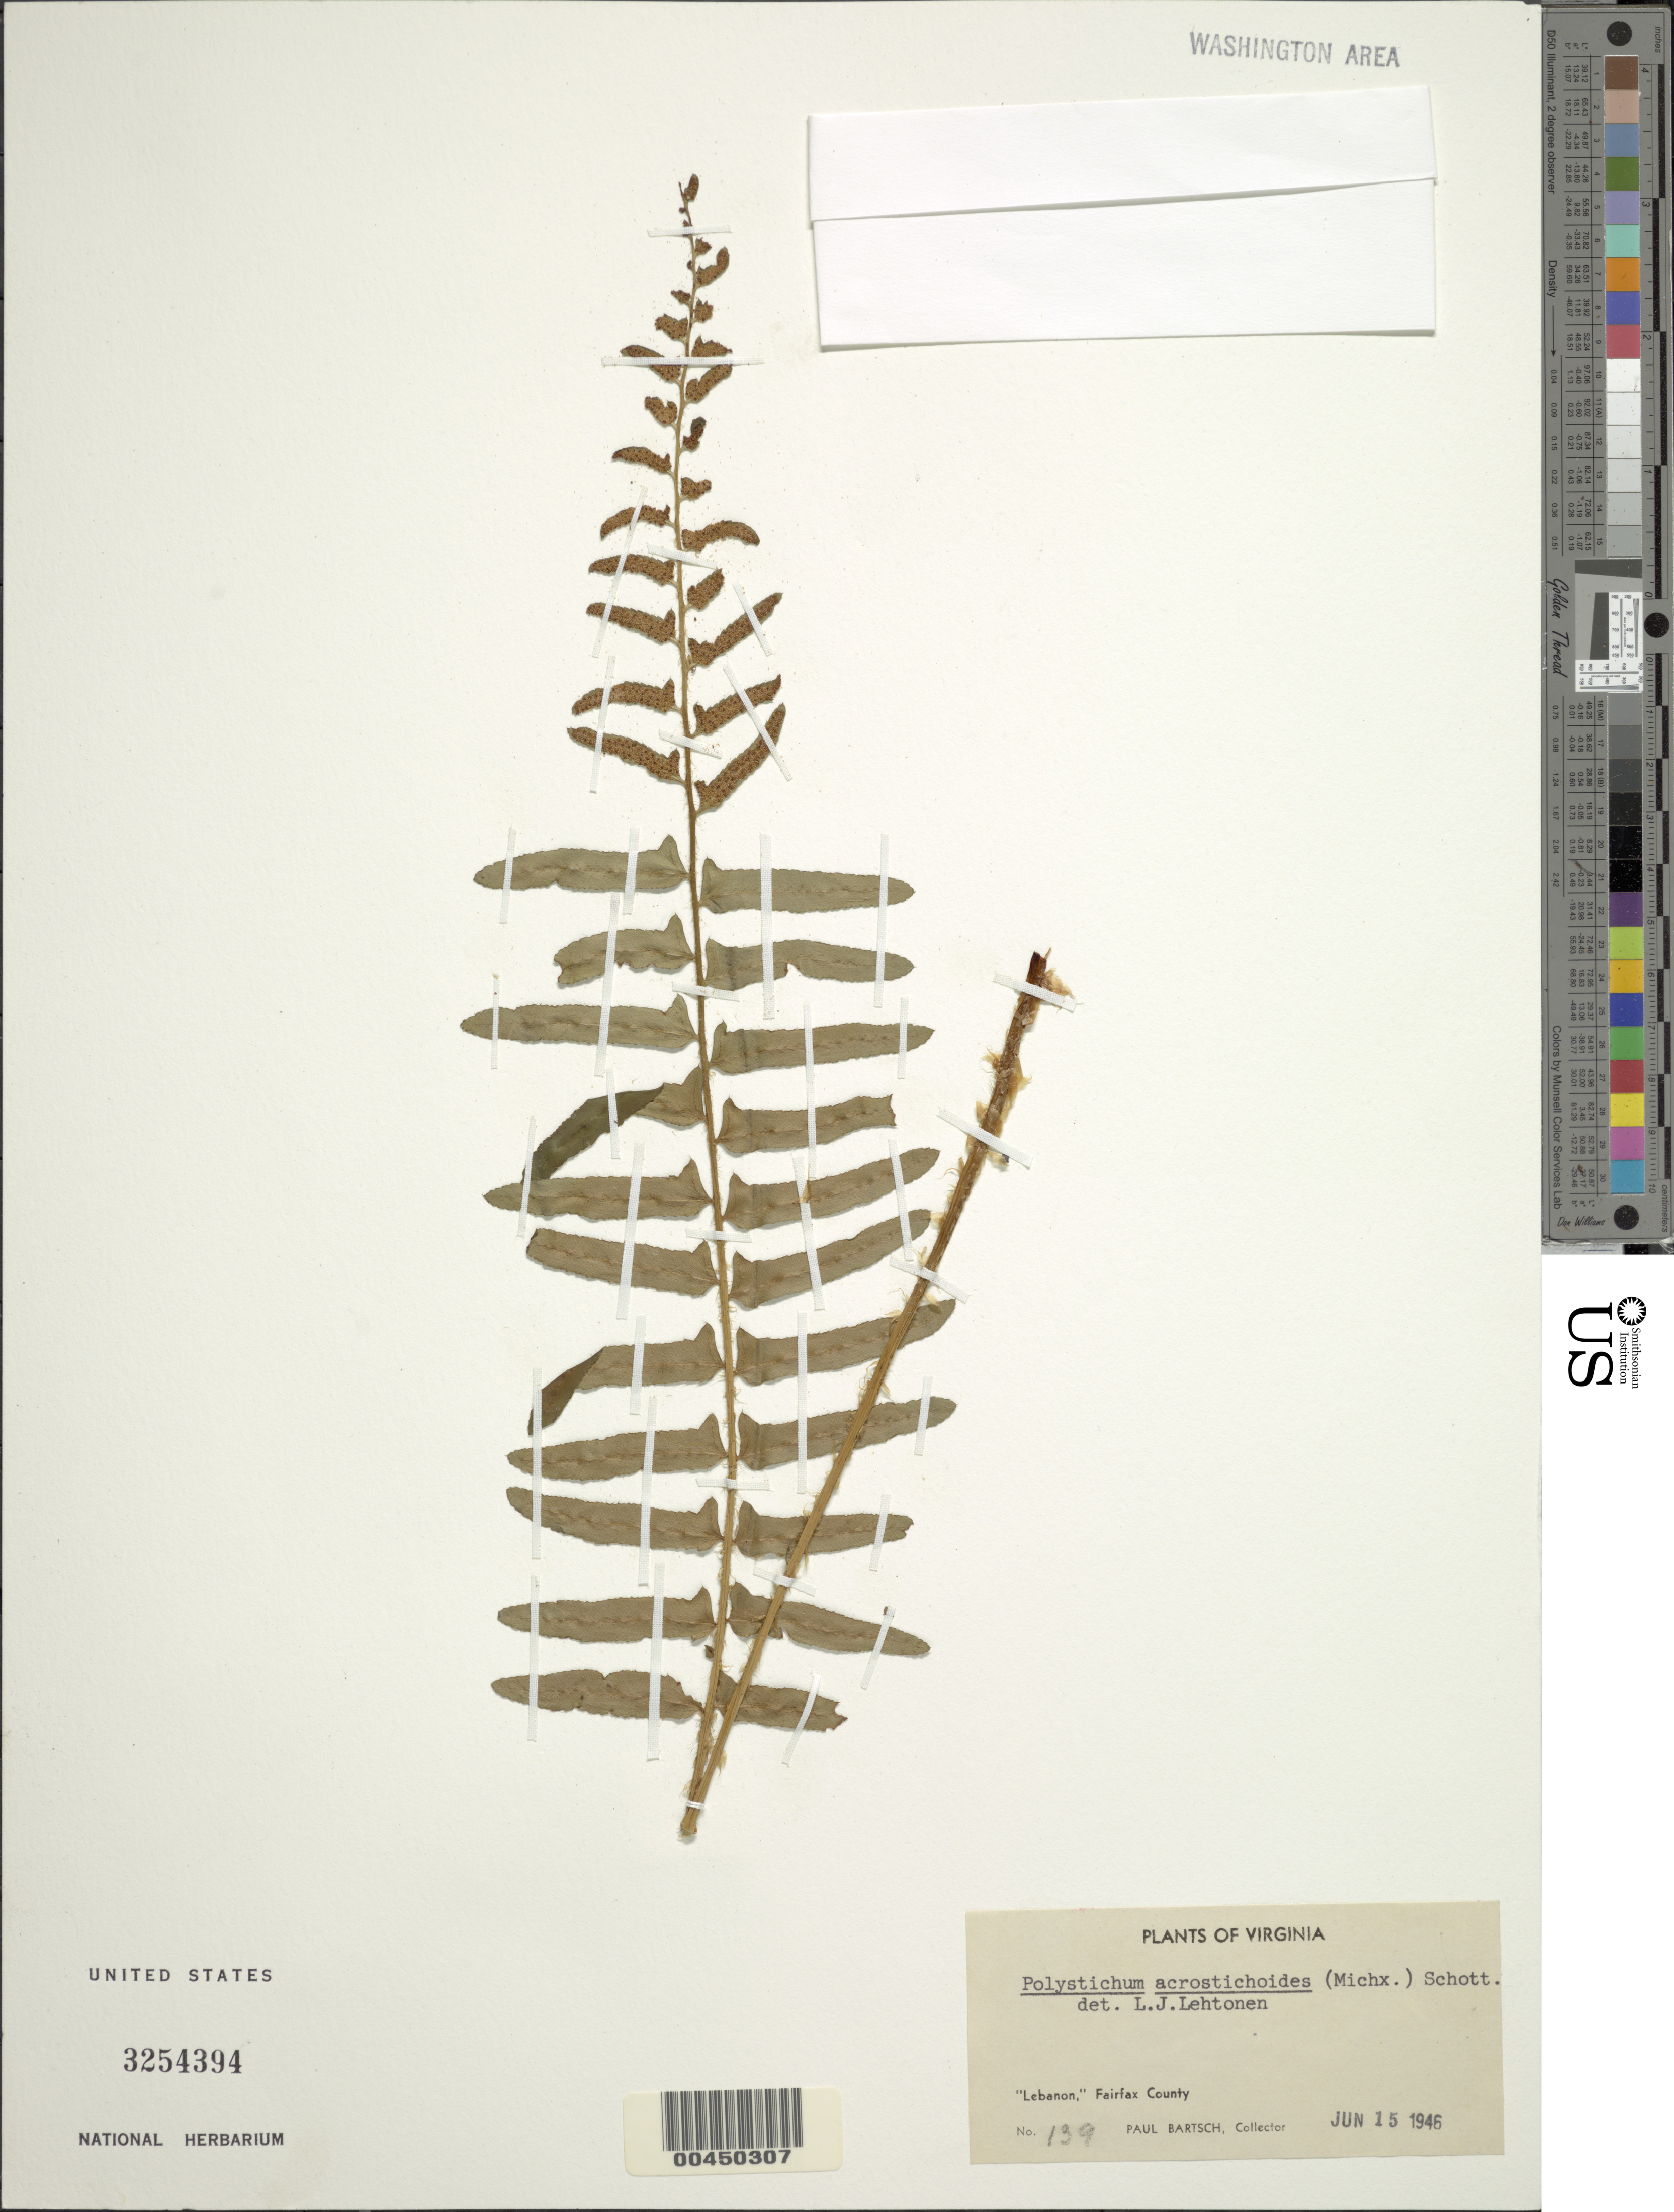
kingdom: Plantae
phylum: Tracheophyta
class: Polypodiopsida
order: Polypodiales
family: Dryopteridaceae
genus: Polystichum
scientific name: Polystichum acrostichoides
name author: (Michx.) Schott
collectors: P. Bartsch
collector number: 139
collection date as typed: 15 Jun 1946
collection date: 1946-06-15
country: United States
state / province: Virginia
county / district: Fairfax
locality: Lebanon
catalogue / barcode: US 3254394